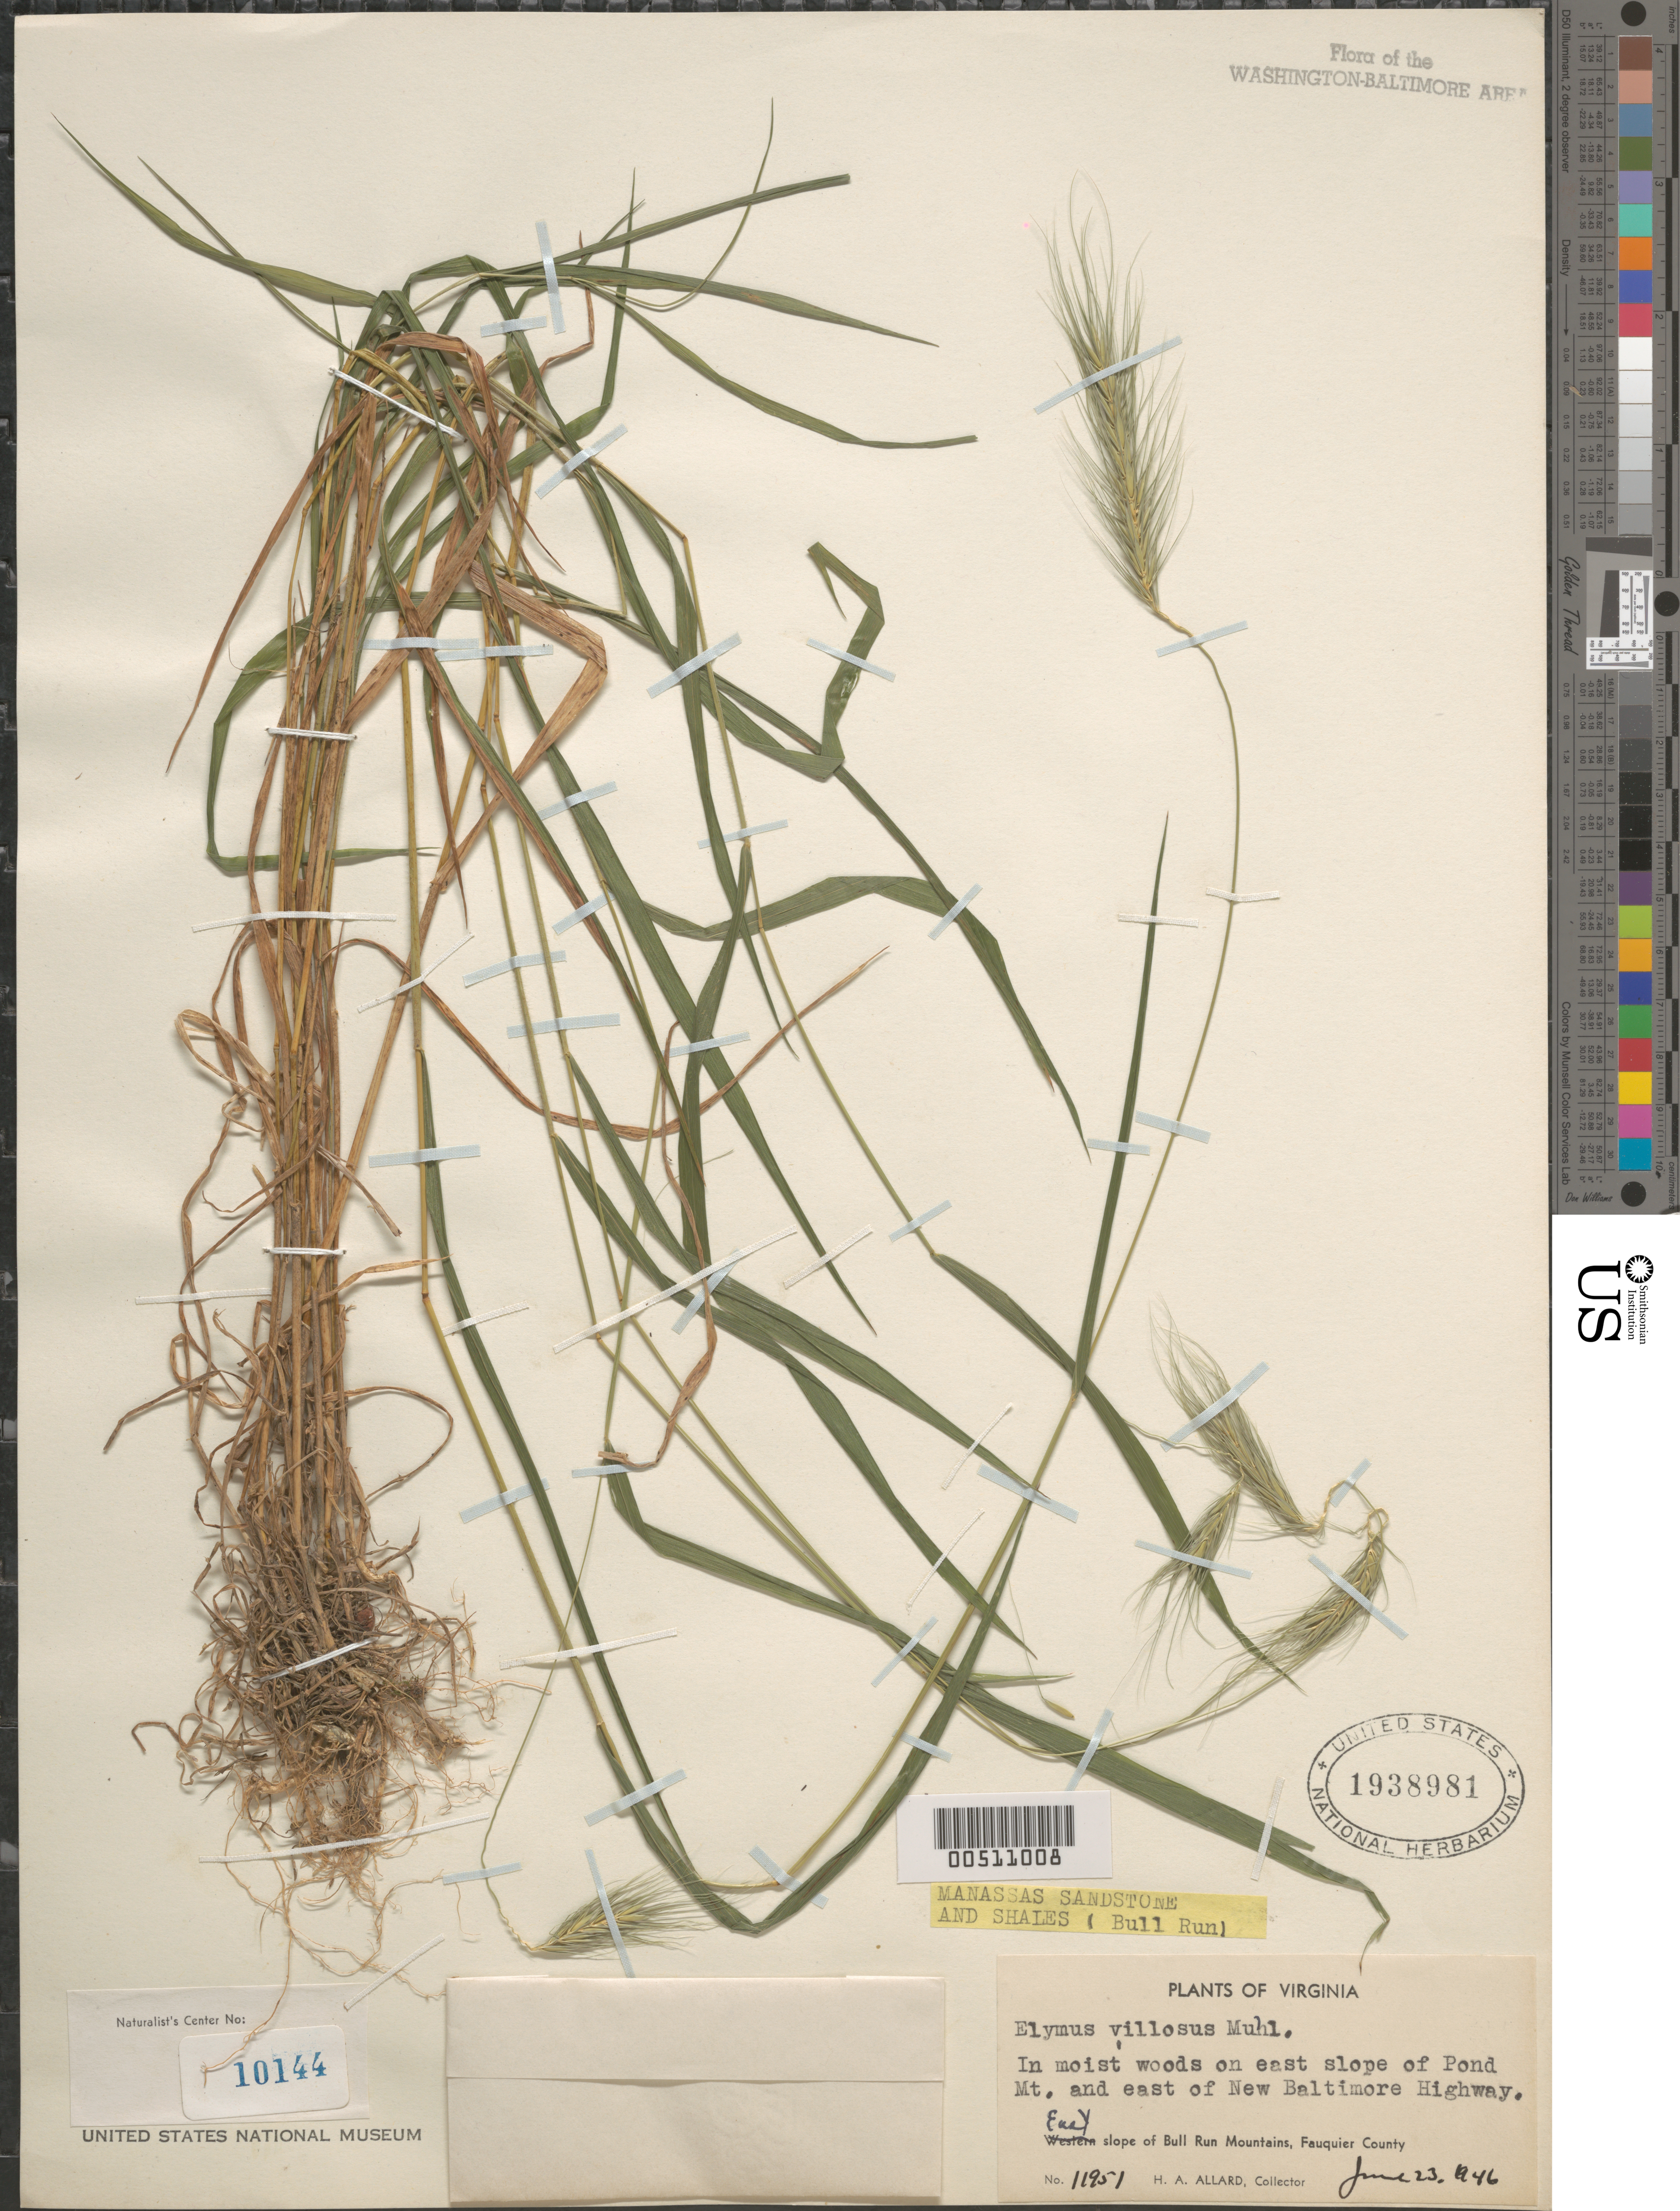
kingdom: Plantae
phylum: Tracheophyta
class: Liliopsida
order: Poales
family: Poaceae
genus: Elymus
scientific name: Elymus villosus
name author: Muhl. ex Willd.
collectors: H. A. Allard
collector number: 11951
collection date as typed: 23 Jun 1946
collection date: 1946-06-23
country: United States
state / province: Virginia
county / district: Fauquier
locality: E slope of Pond Mt. and E of New Baltimore Highway Bull Run Mts.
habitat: Moist woods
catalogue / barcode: US 1938981